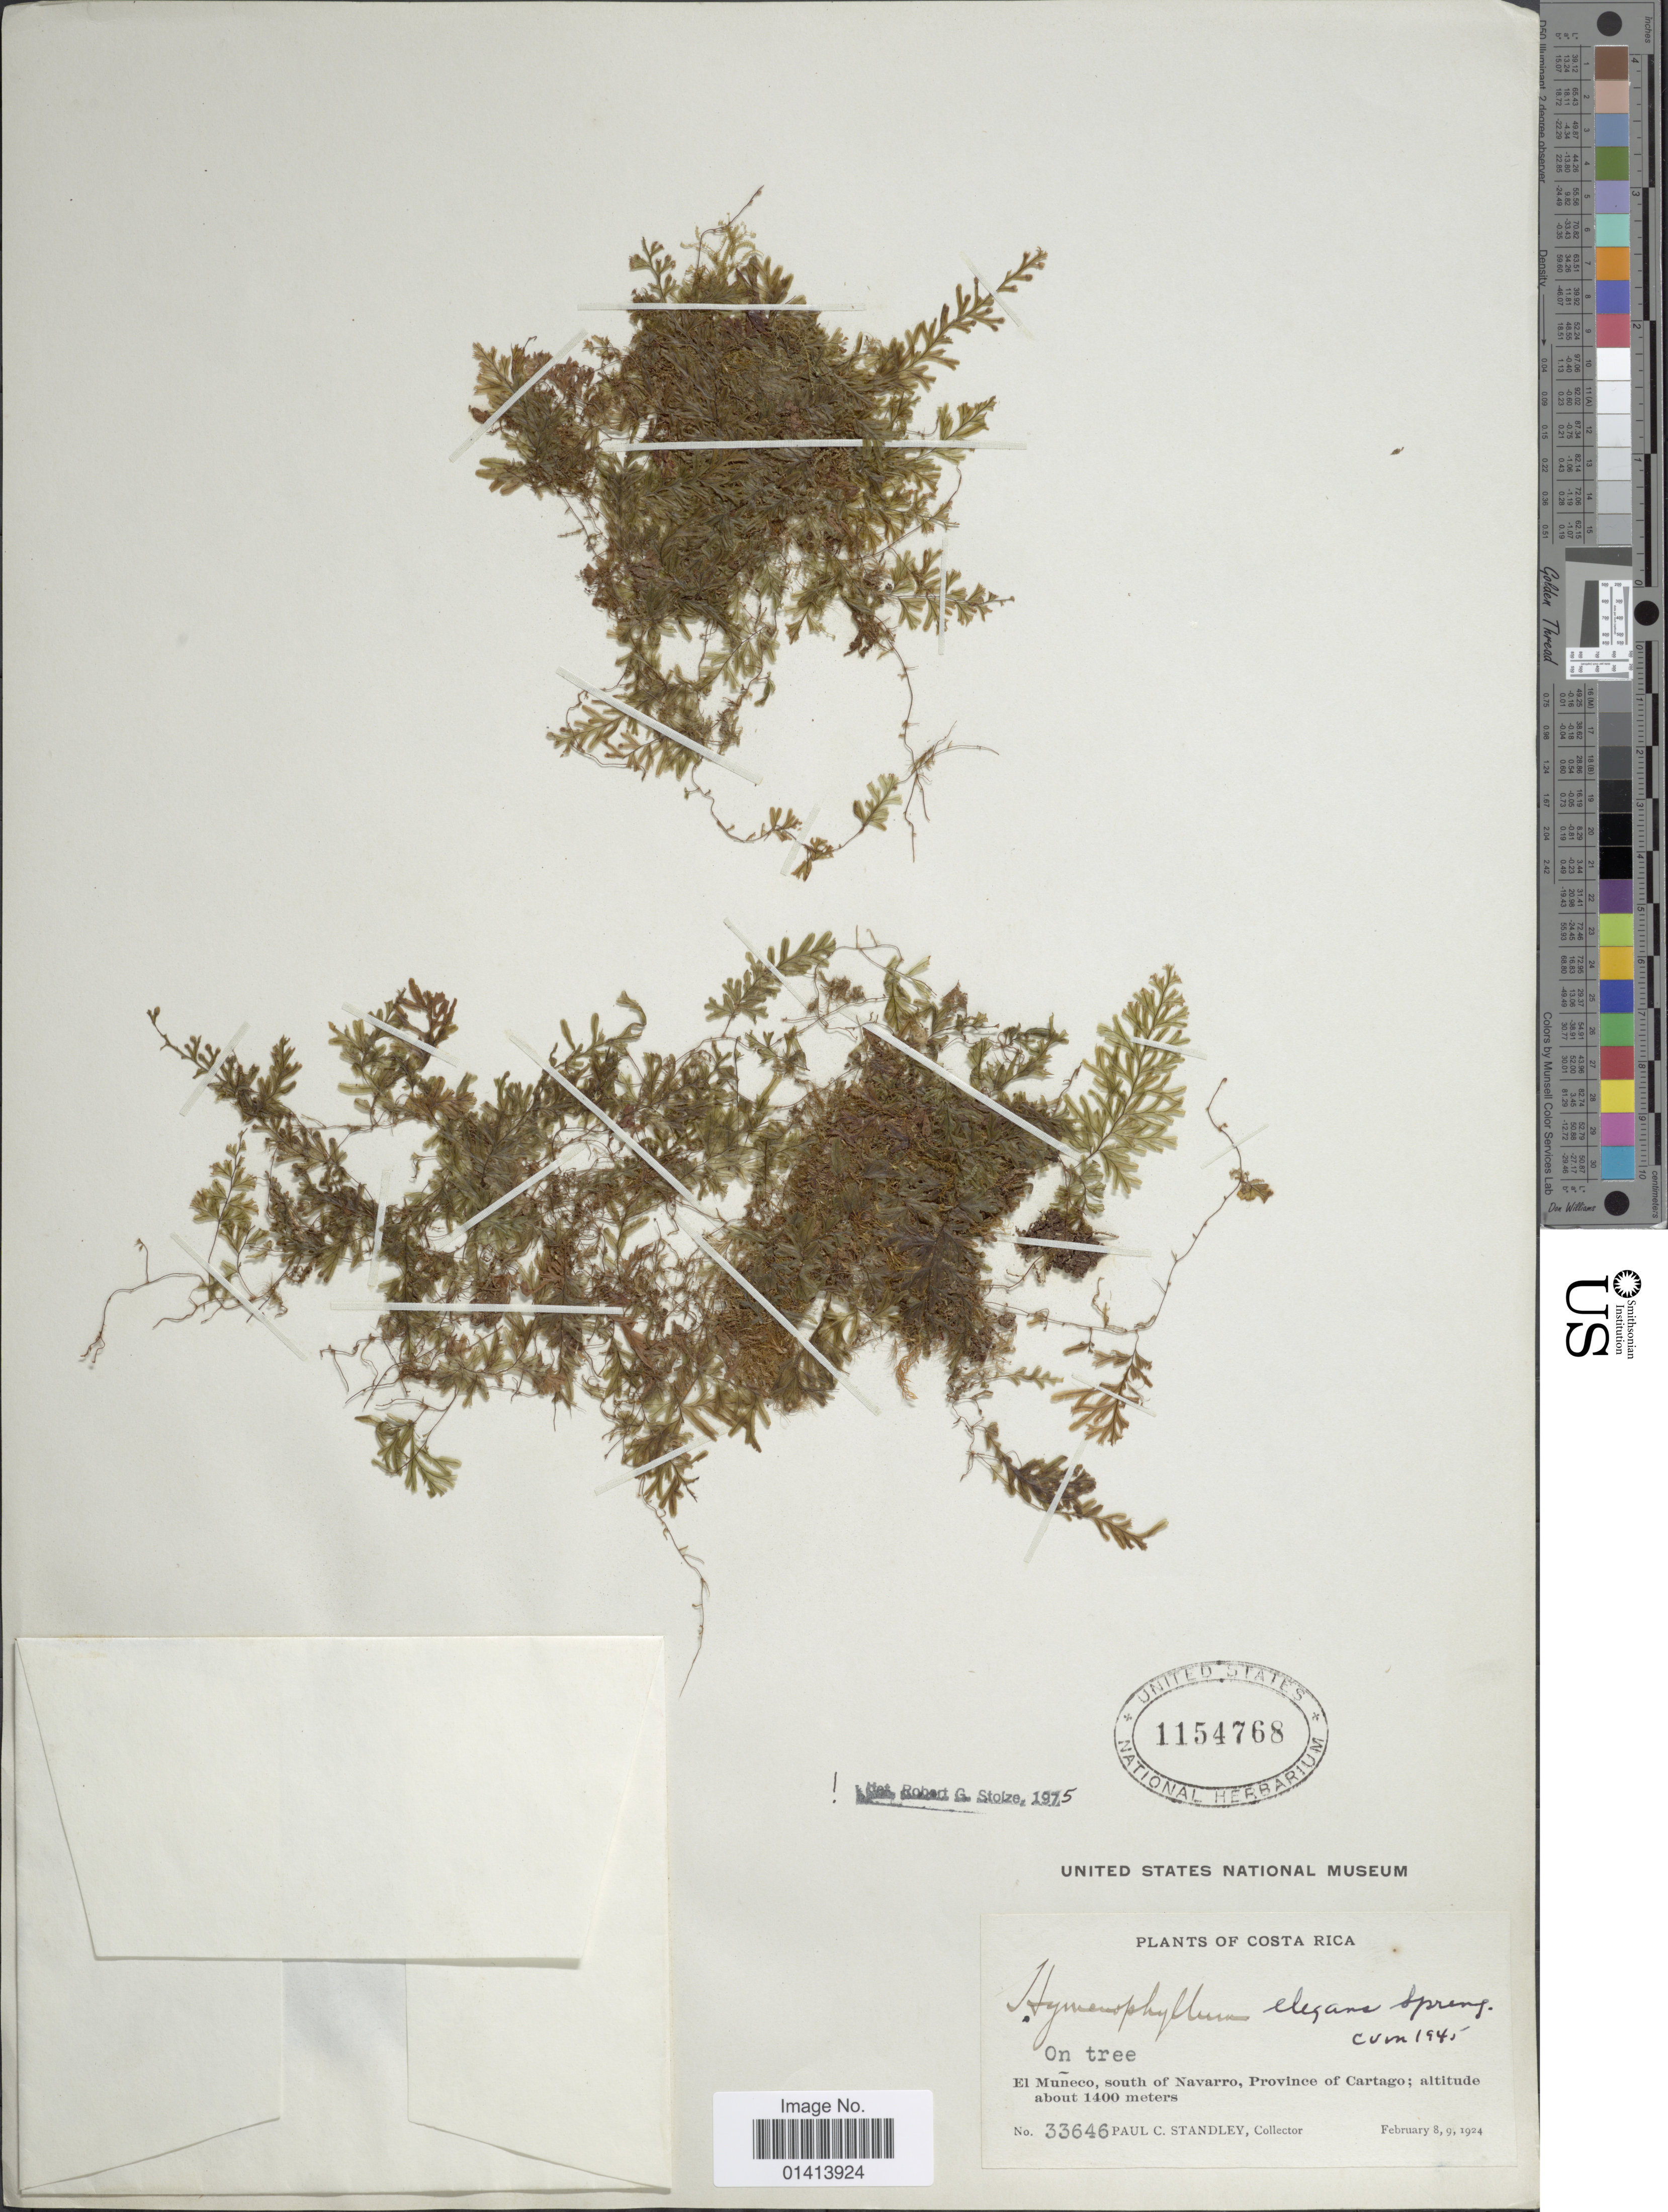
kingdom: Plantae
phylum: Tracheophyta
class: Polypodiopsida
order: Hymenophyllales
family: Hymenophyllaceae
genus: Hymenophyllum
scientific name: Hymenophyllum elegans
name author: Spreng.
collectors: P. C. Standley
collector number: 33646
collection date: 1924-02-08/1924-02-09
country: Costa Rica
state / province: Cartago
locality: El Muñeco, south of Navarro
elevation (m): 1400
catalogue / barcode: US 1154768